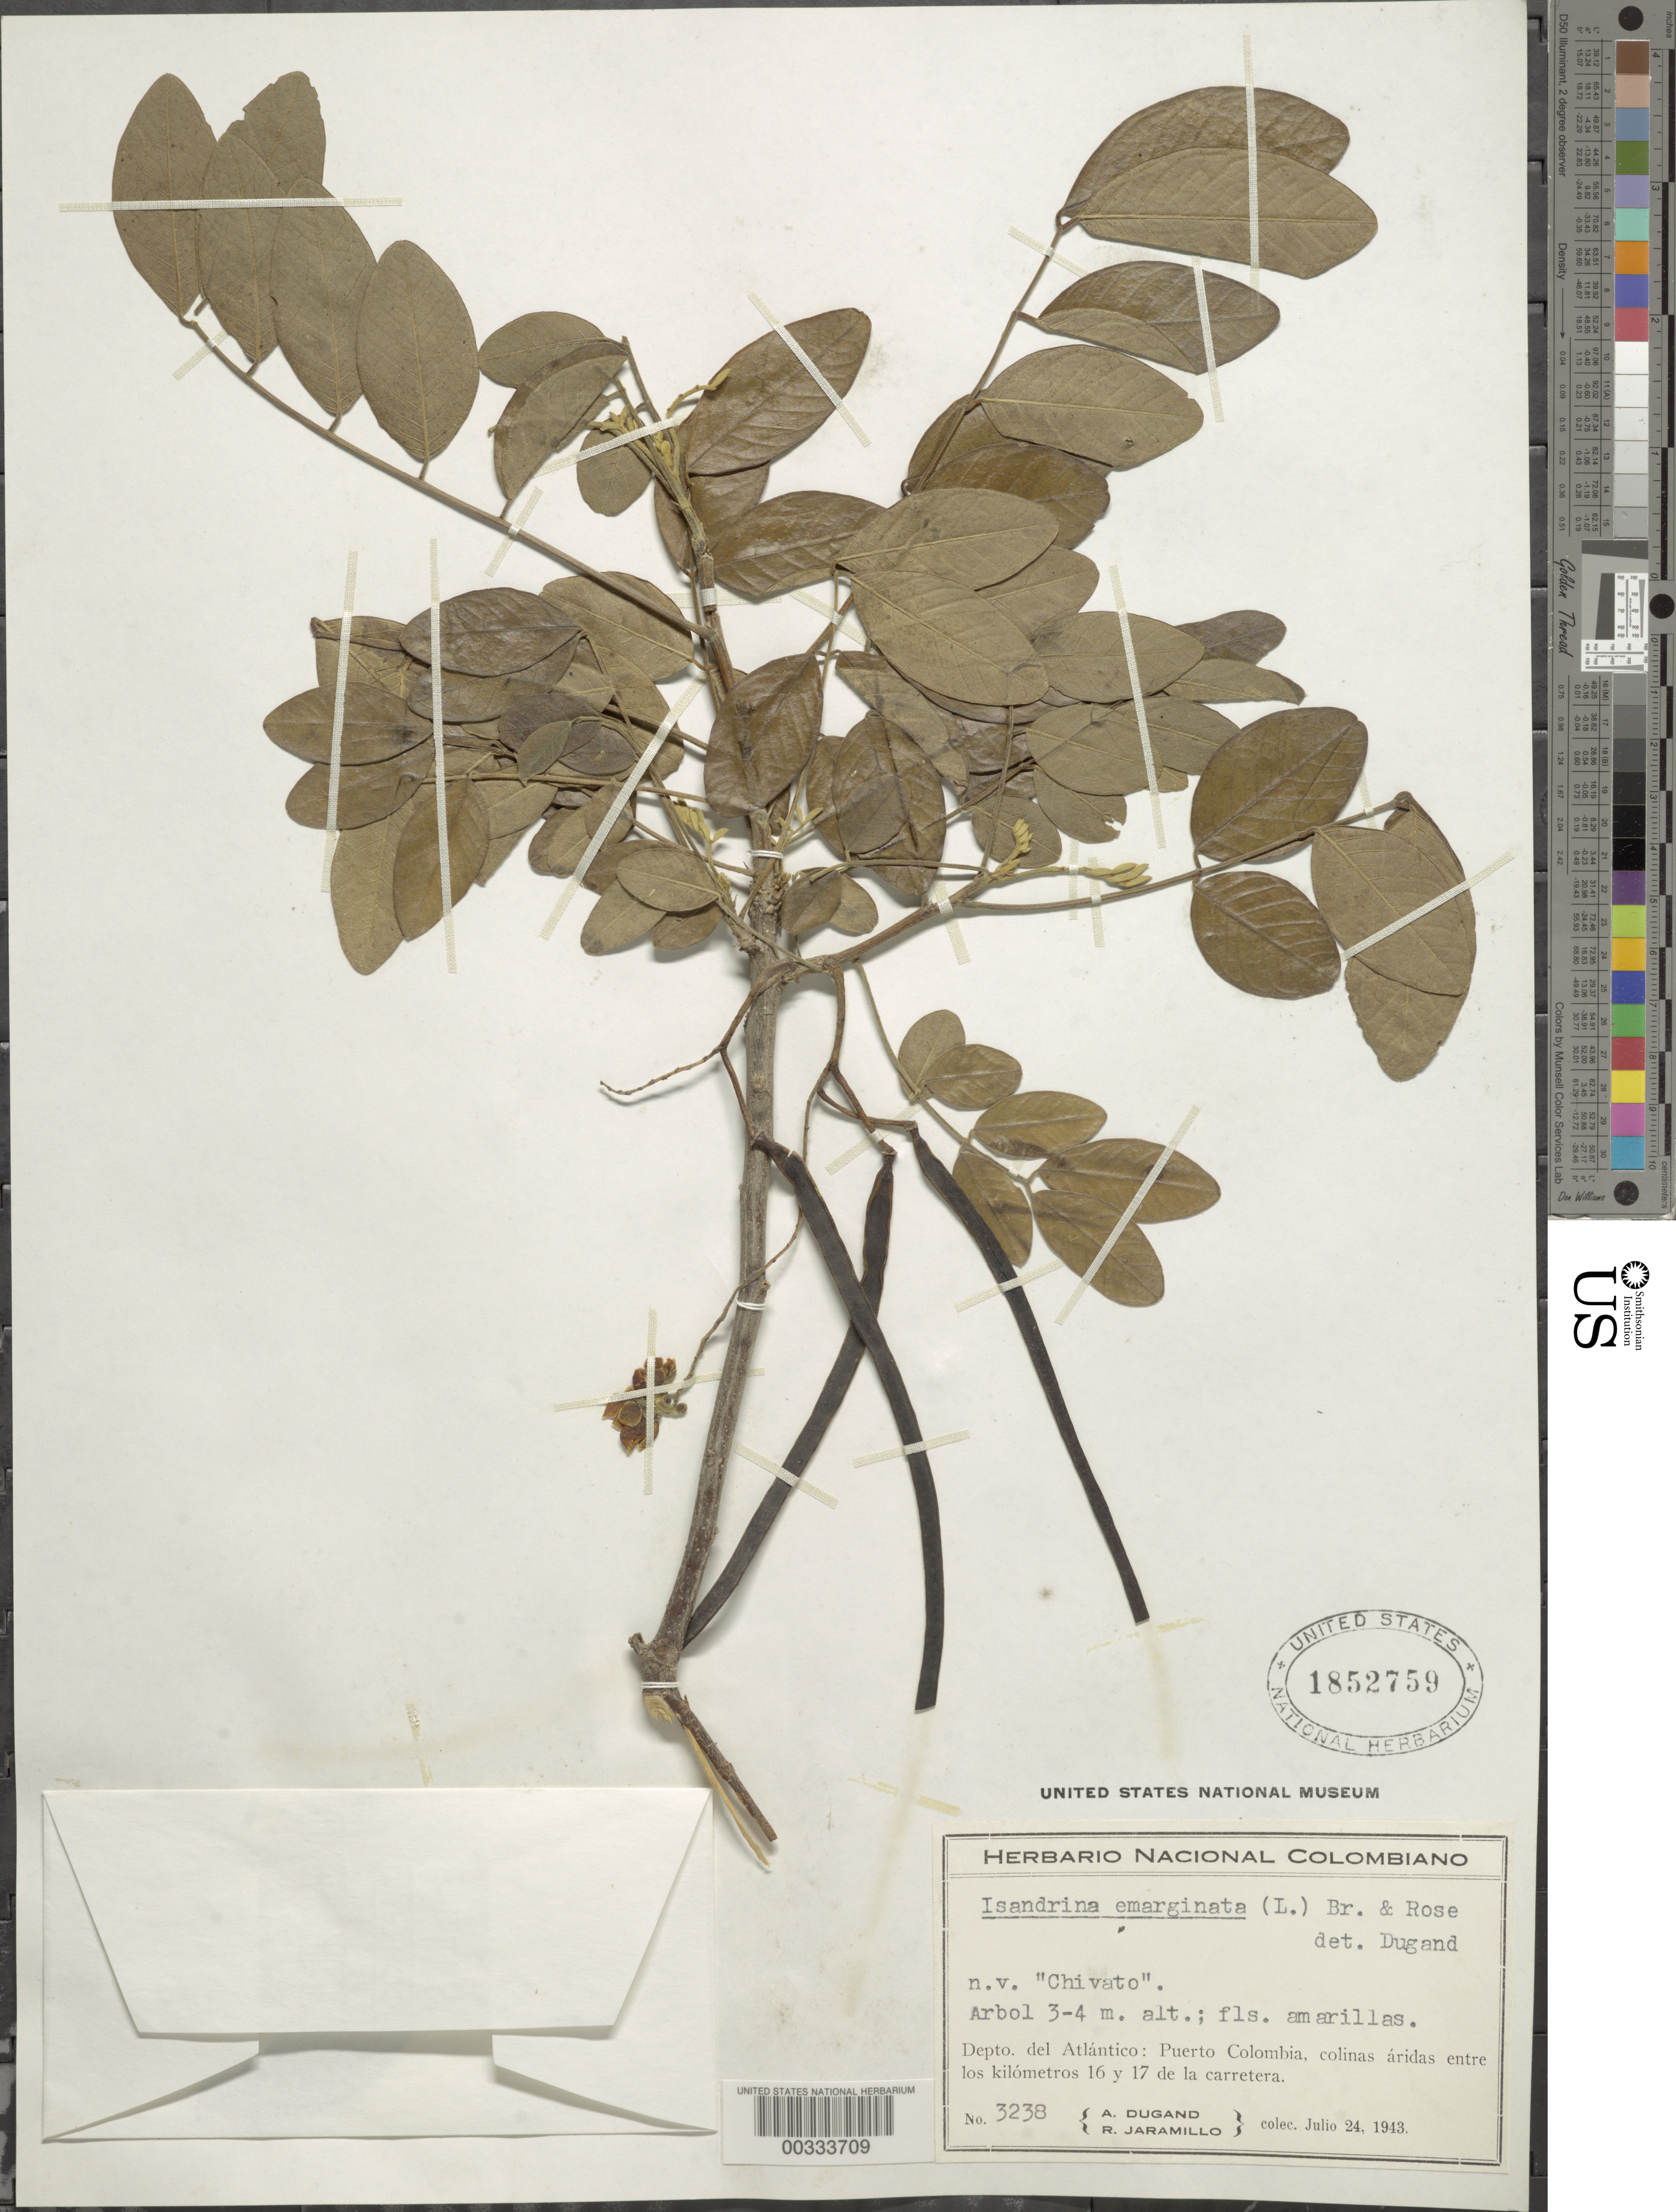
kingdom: Plantae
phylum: Tracheophyta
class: Magnoliopsida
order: Fabales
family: Fabaceae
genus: Senna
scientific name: Senna atomaria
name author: (L.) H.S. Irwin & Barneby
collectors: A. Dugand G. & R. Jaramillo M.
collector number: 3238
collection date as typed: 24 Jul 1943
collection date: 1943-07-24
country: Colombia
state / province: Atlántico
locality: Puerto Colombia, between km 17-17 on the road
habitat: Dry hills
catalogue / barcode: US 1852759